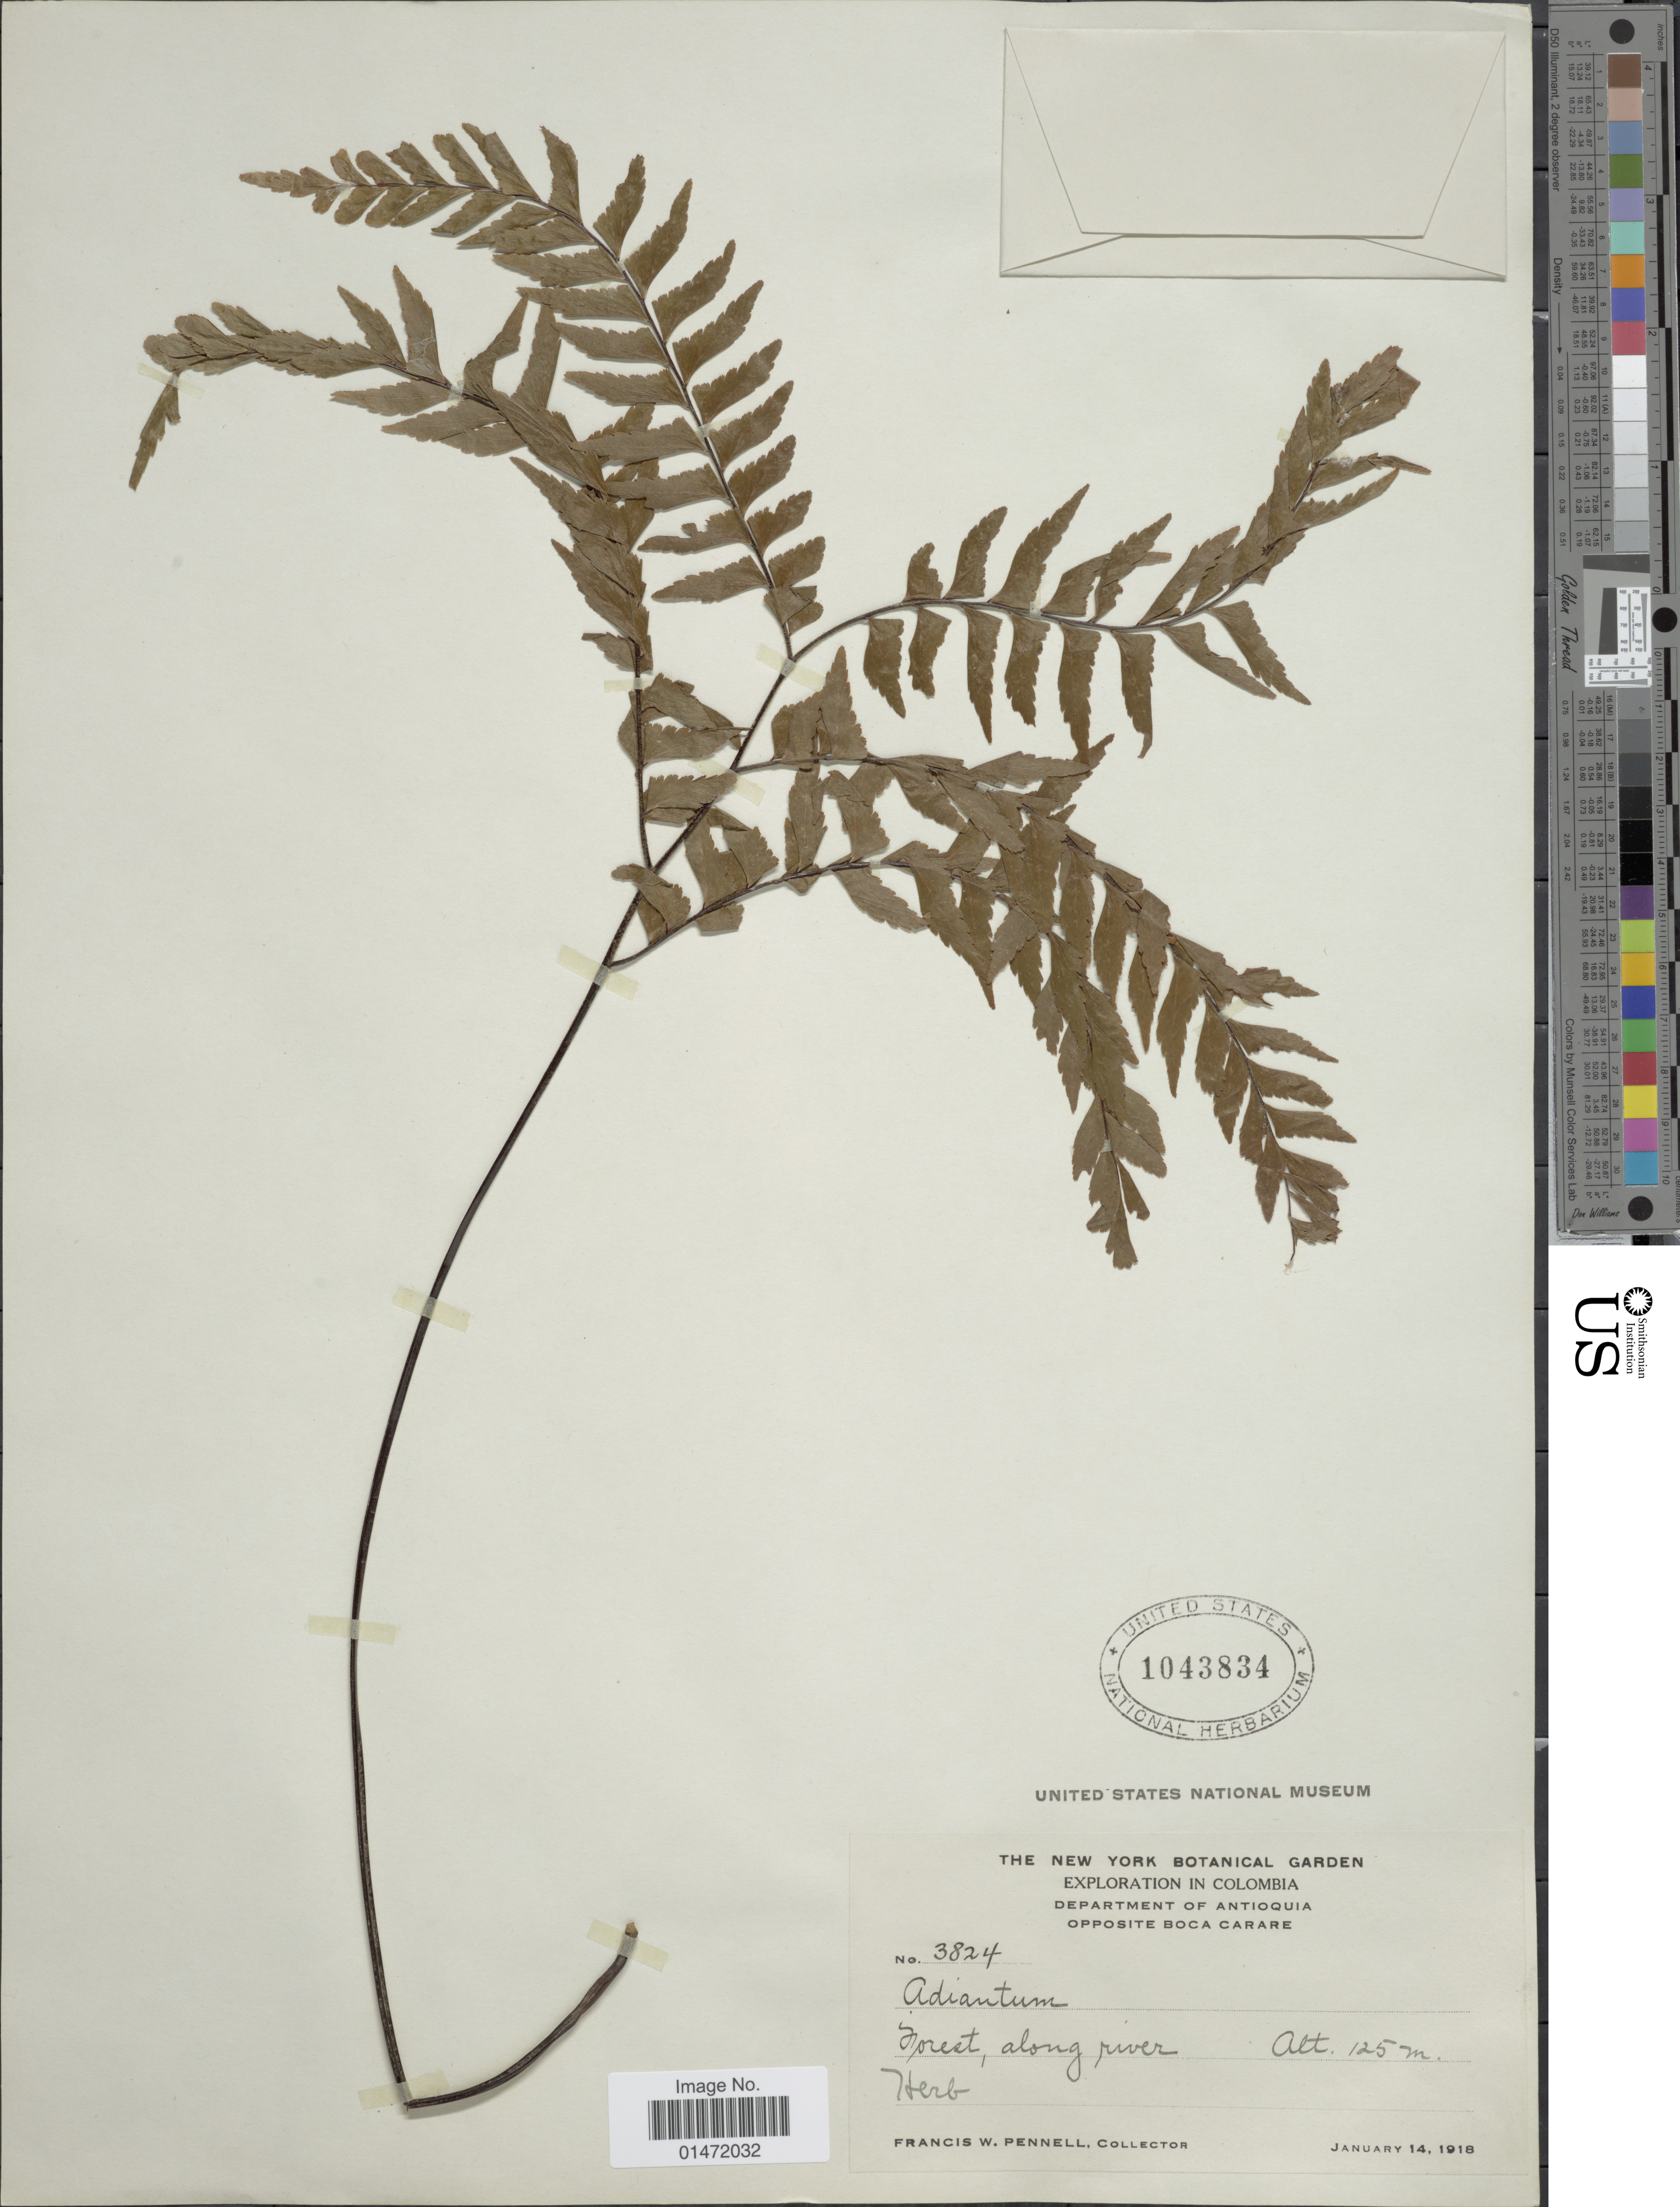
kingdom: Plantae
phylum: Tracheophyta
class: Polypodiopsida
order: Polypodiales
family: Pteridaceae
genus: Adiantum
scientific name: Adiantum sp.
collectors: F. W. Pennell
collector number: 3824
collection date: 1918-01-14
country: Colombia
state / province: Antioquia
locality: Opposite Boca Carare. Forest, along river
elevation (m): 125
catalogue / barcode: US 1043834